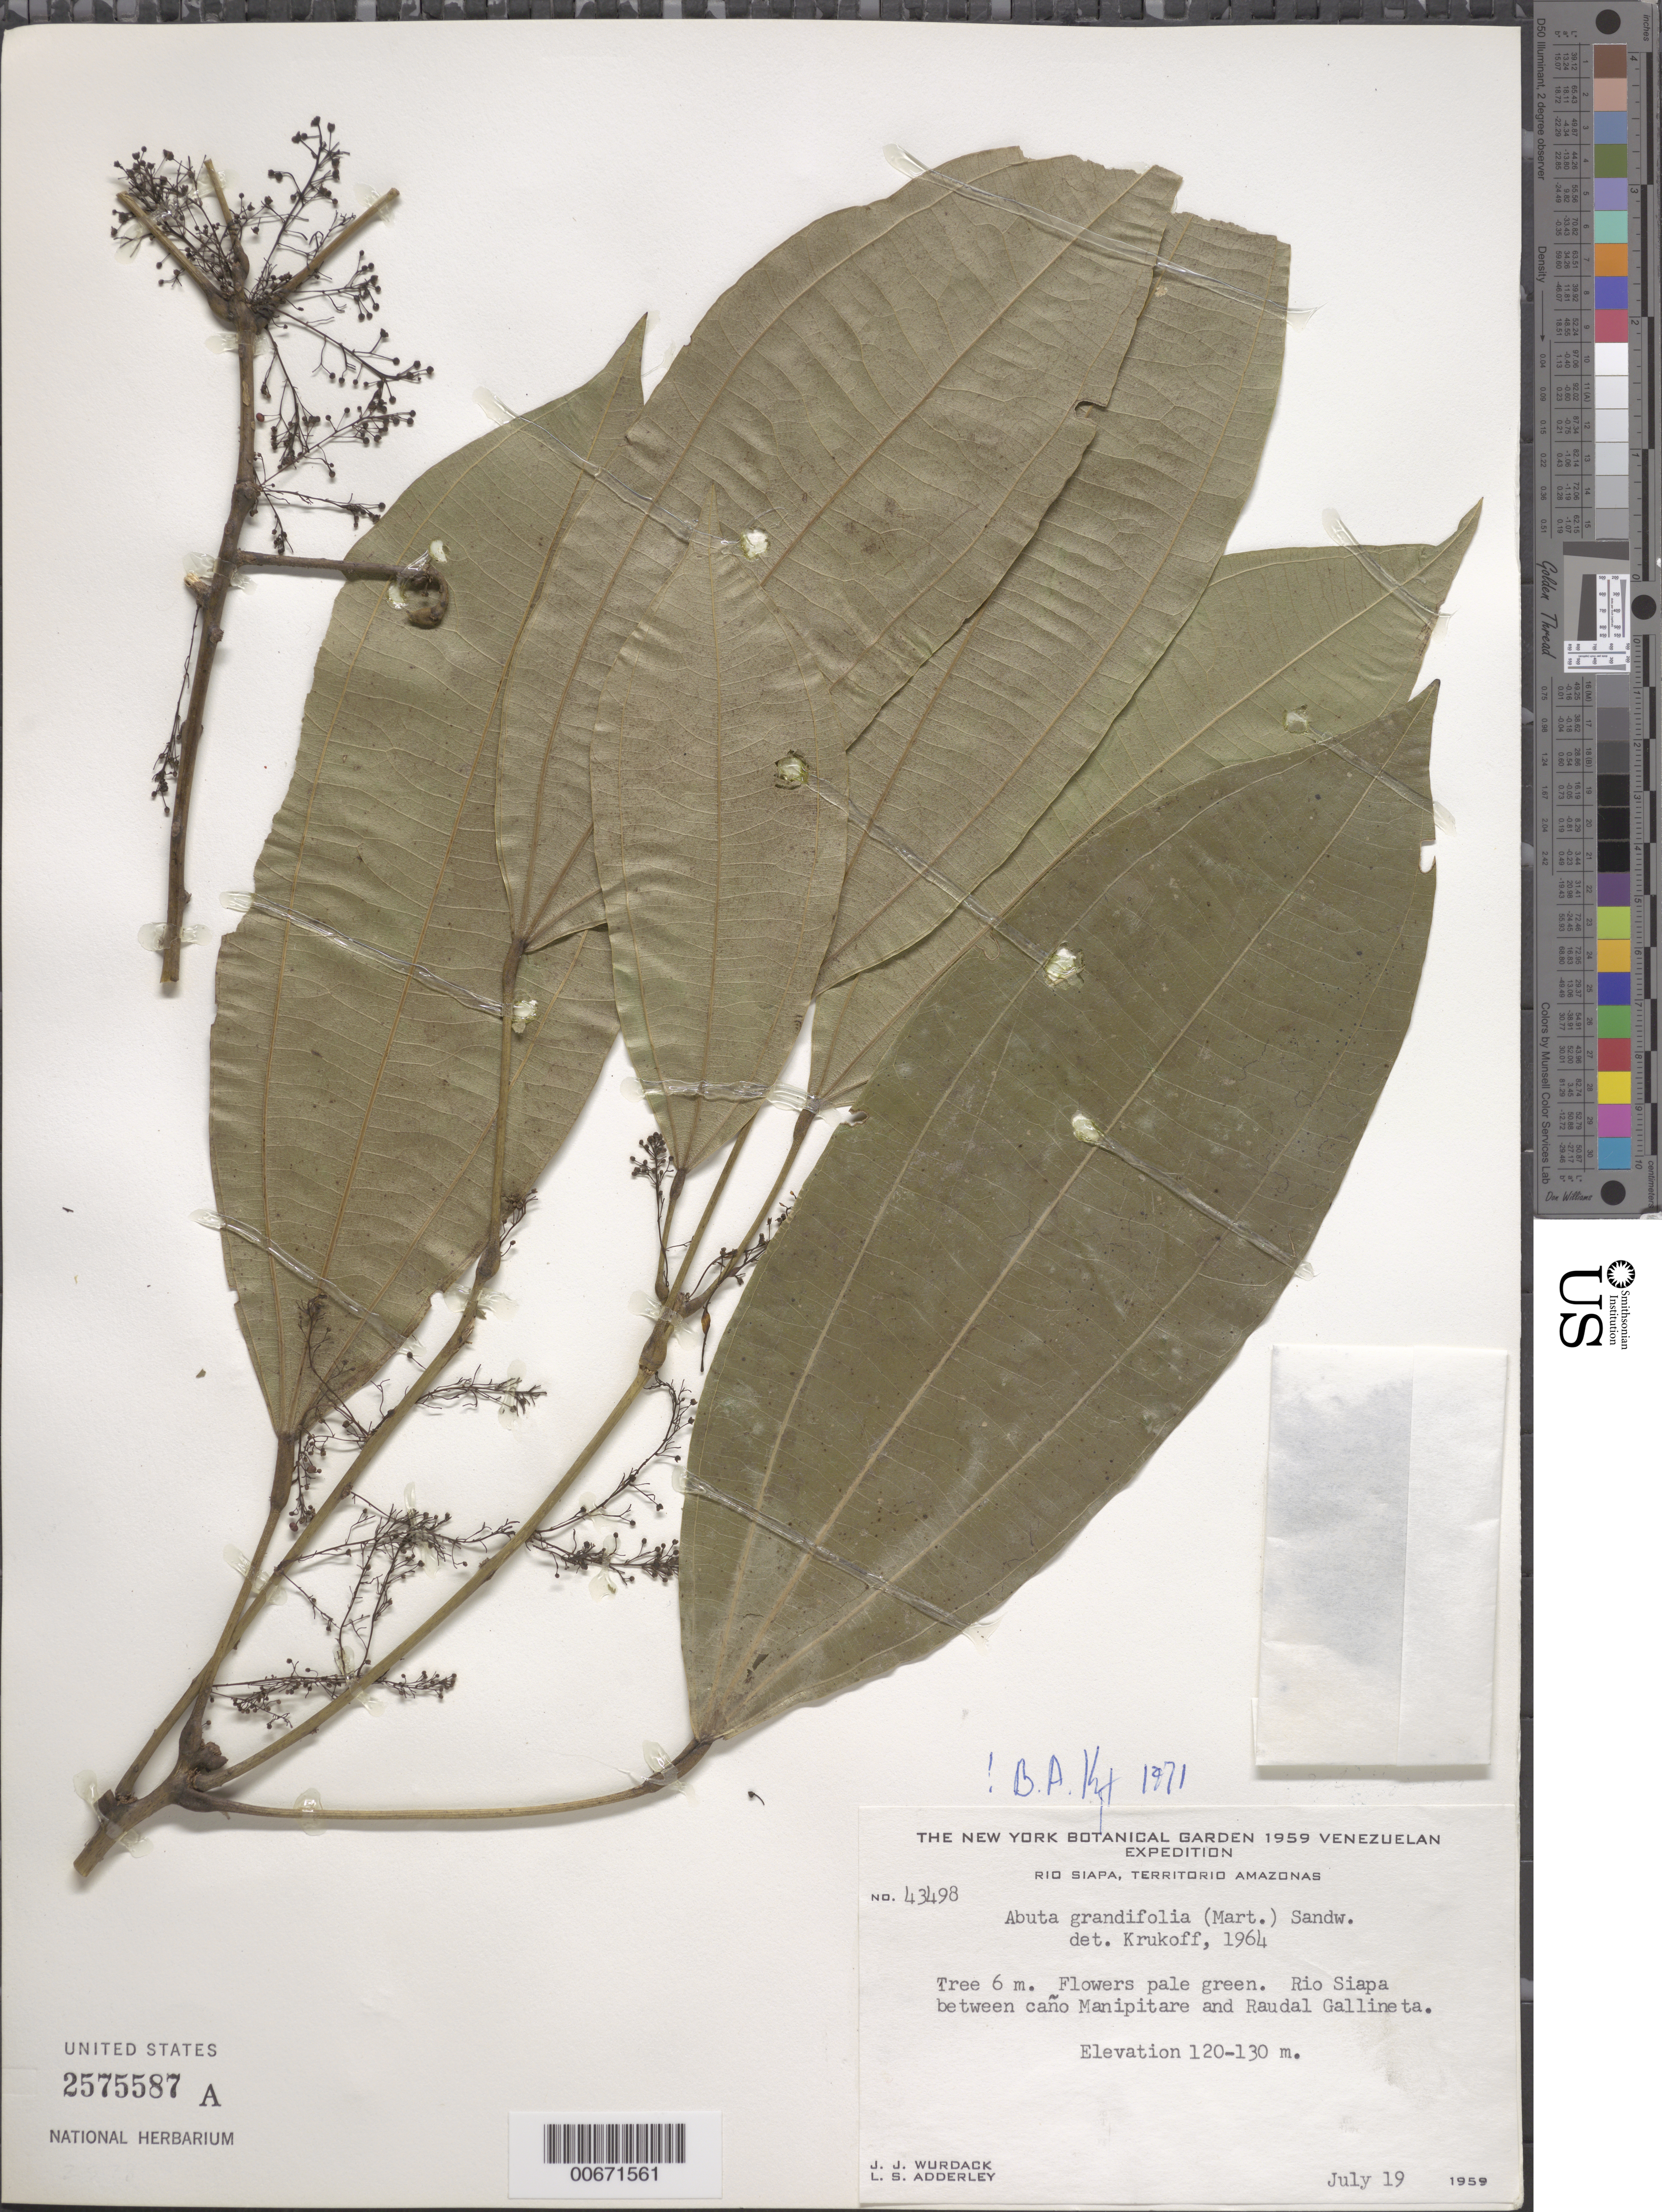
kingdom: Plantae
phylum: Tracheophyta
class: Magnoliopsida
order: Ranunculales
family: Menispermaceae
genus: Abuta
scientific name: Abuta grandifolia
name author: (Mart.) Sandwith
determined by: Krukoff, B. A.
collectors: J. J. Wurdack & L. S. Adderley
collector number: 43498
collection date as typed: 19-Jul-59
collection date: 1959-07-19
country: Venezuela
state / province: Amazonas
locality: Río Siapa, between Caño Manipitare and Raudal Gallineta (90-110 river km from mouth)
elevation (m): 120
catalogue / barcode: US 2575587A